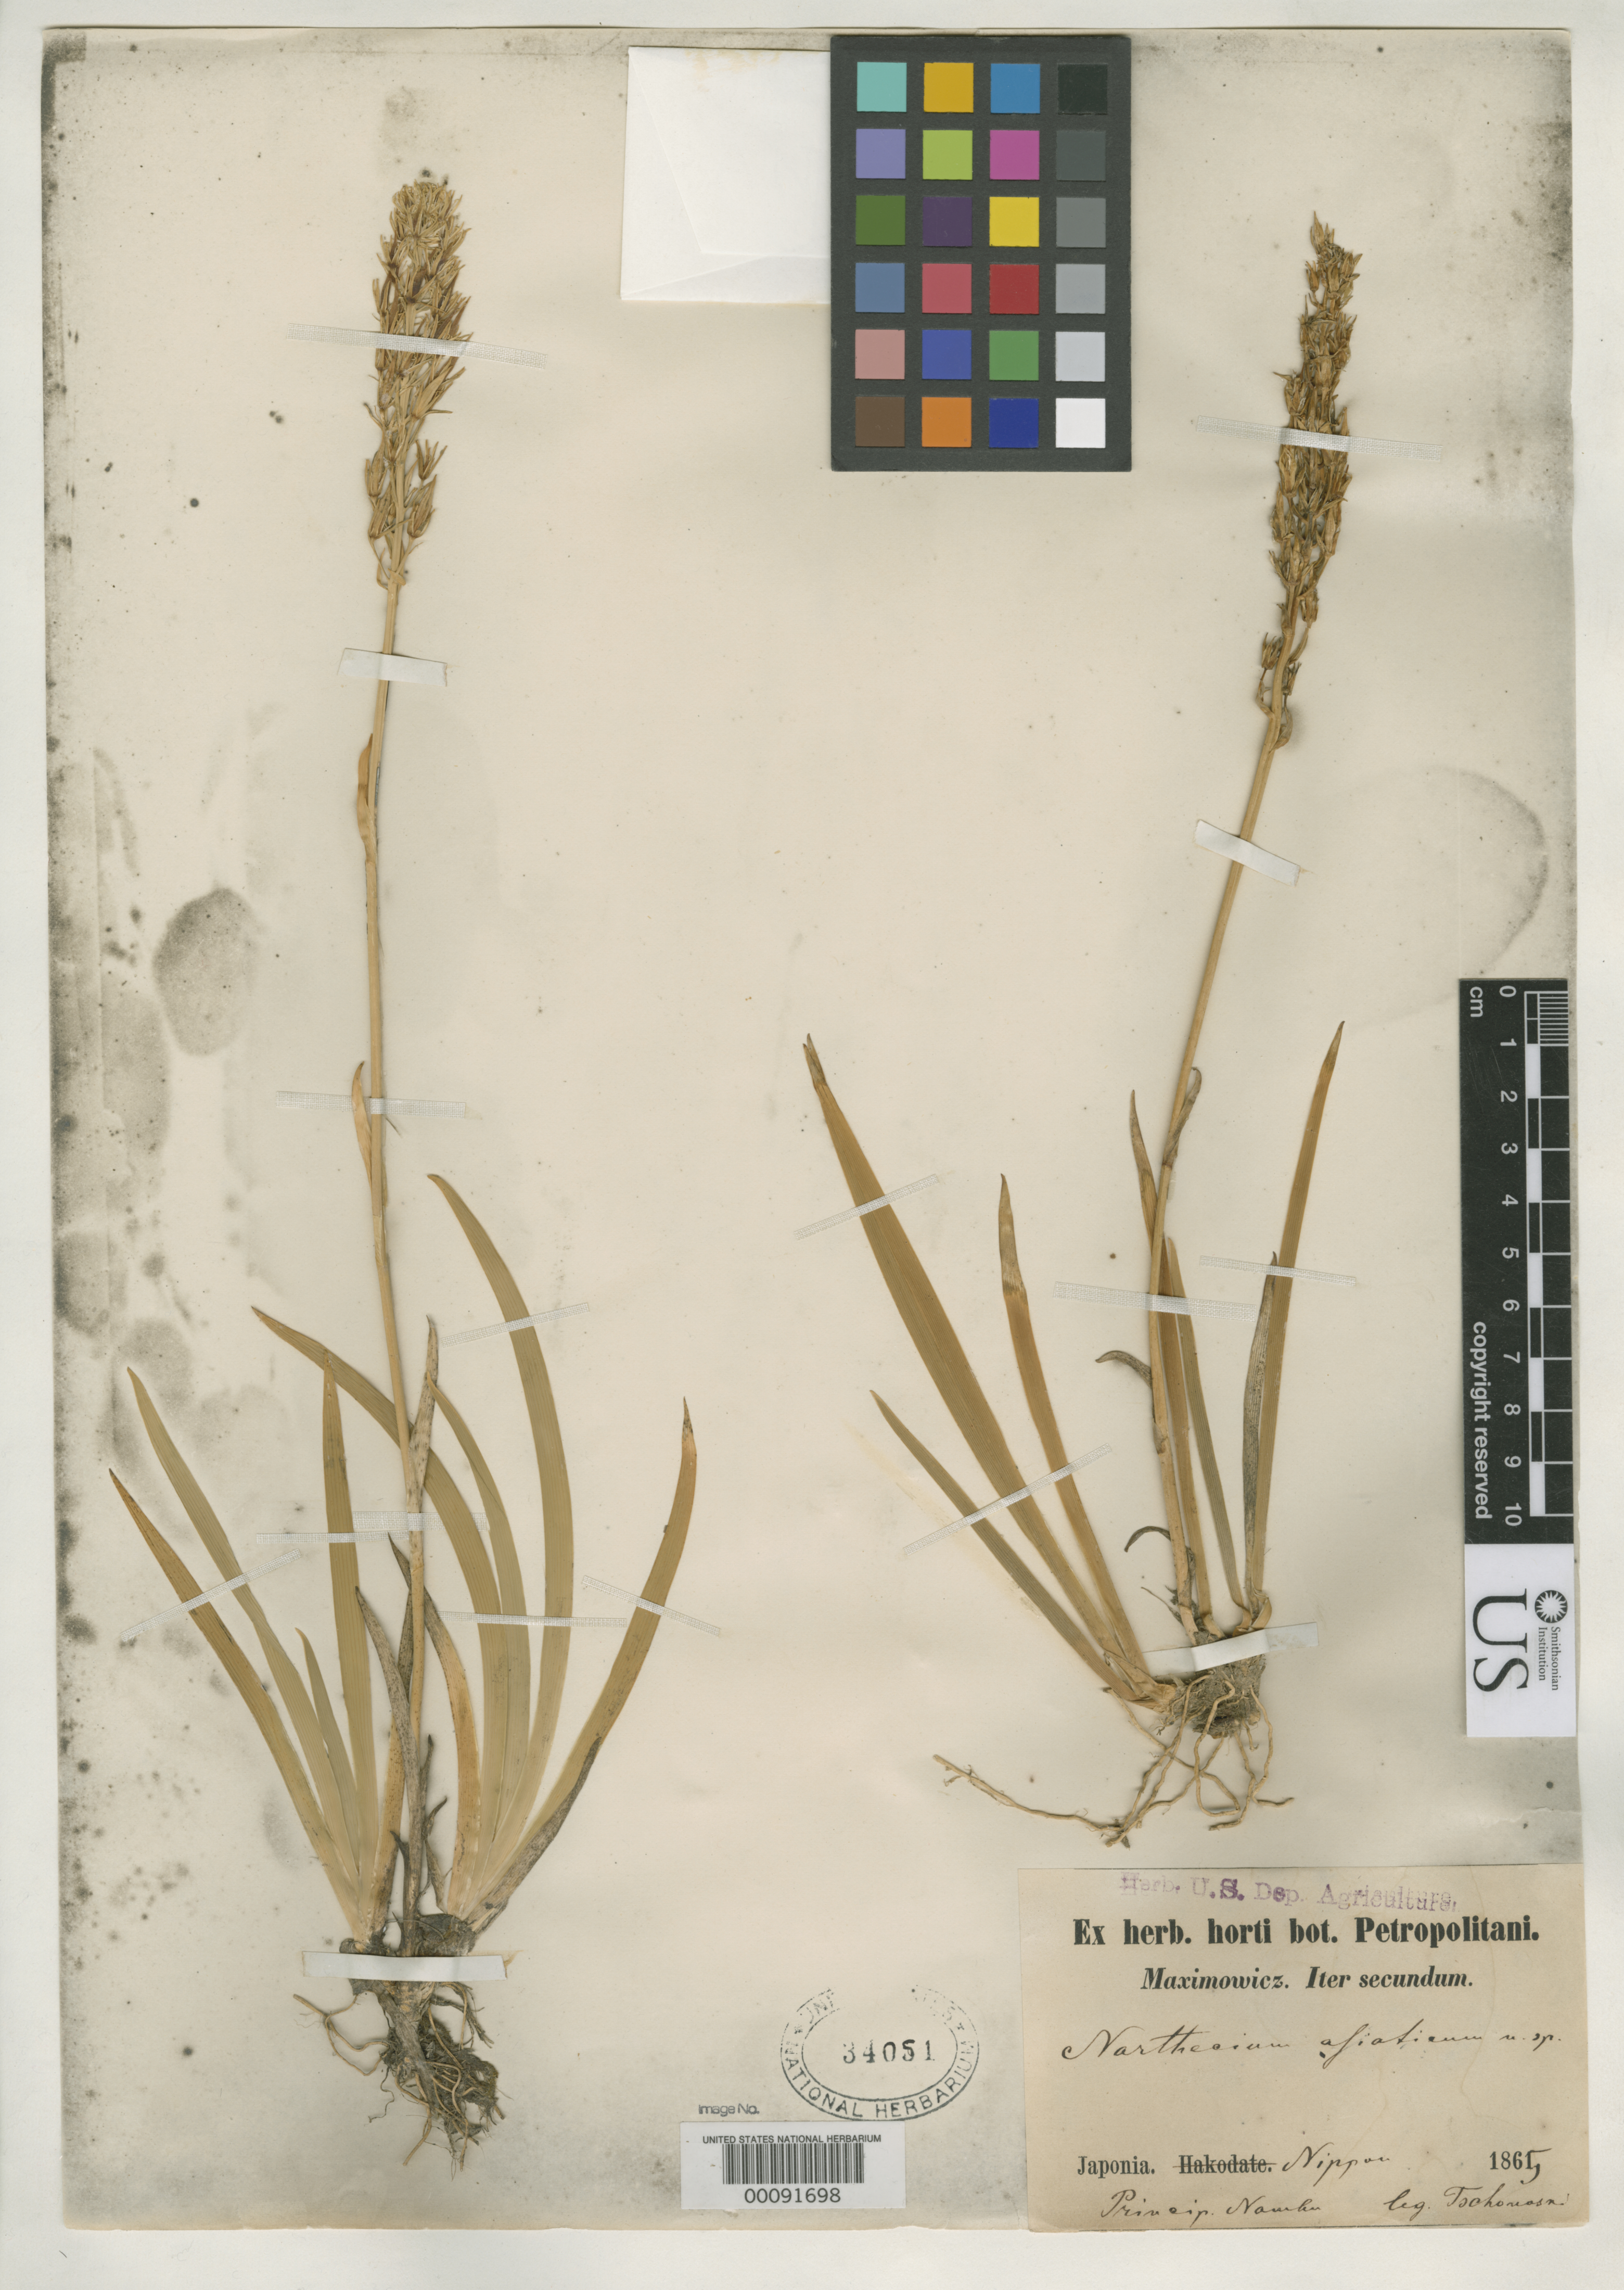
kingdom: Plantae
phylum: Tracheophyta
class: Liliopsida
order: Dioscoreales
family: Nartheciaceae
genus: Narthecium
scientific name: Narthecium asiaticum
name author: Maxim.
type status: Type Collection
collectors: S. Tschonoski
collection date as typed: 1865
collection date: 1865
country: Japan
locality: Nippon, princips Nauku.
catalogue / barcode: US 34051